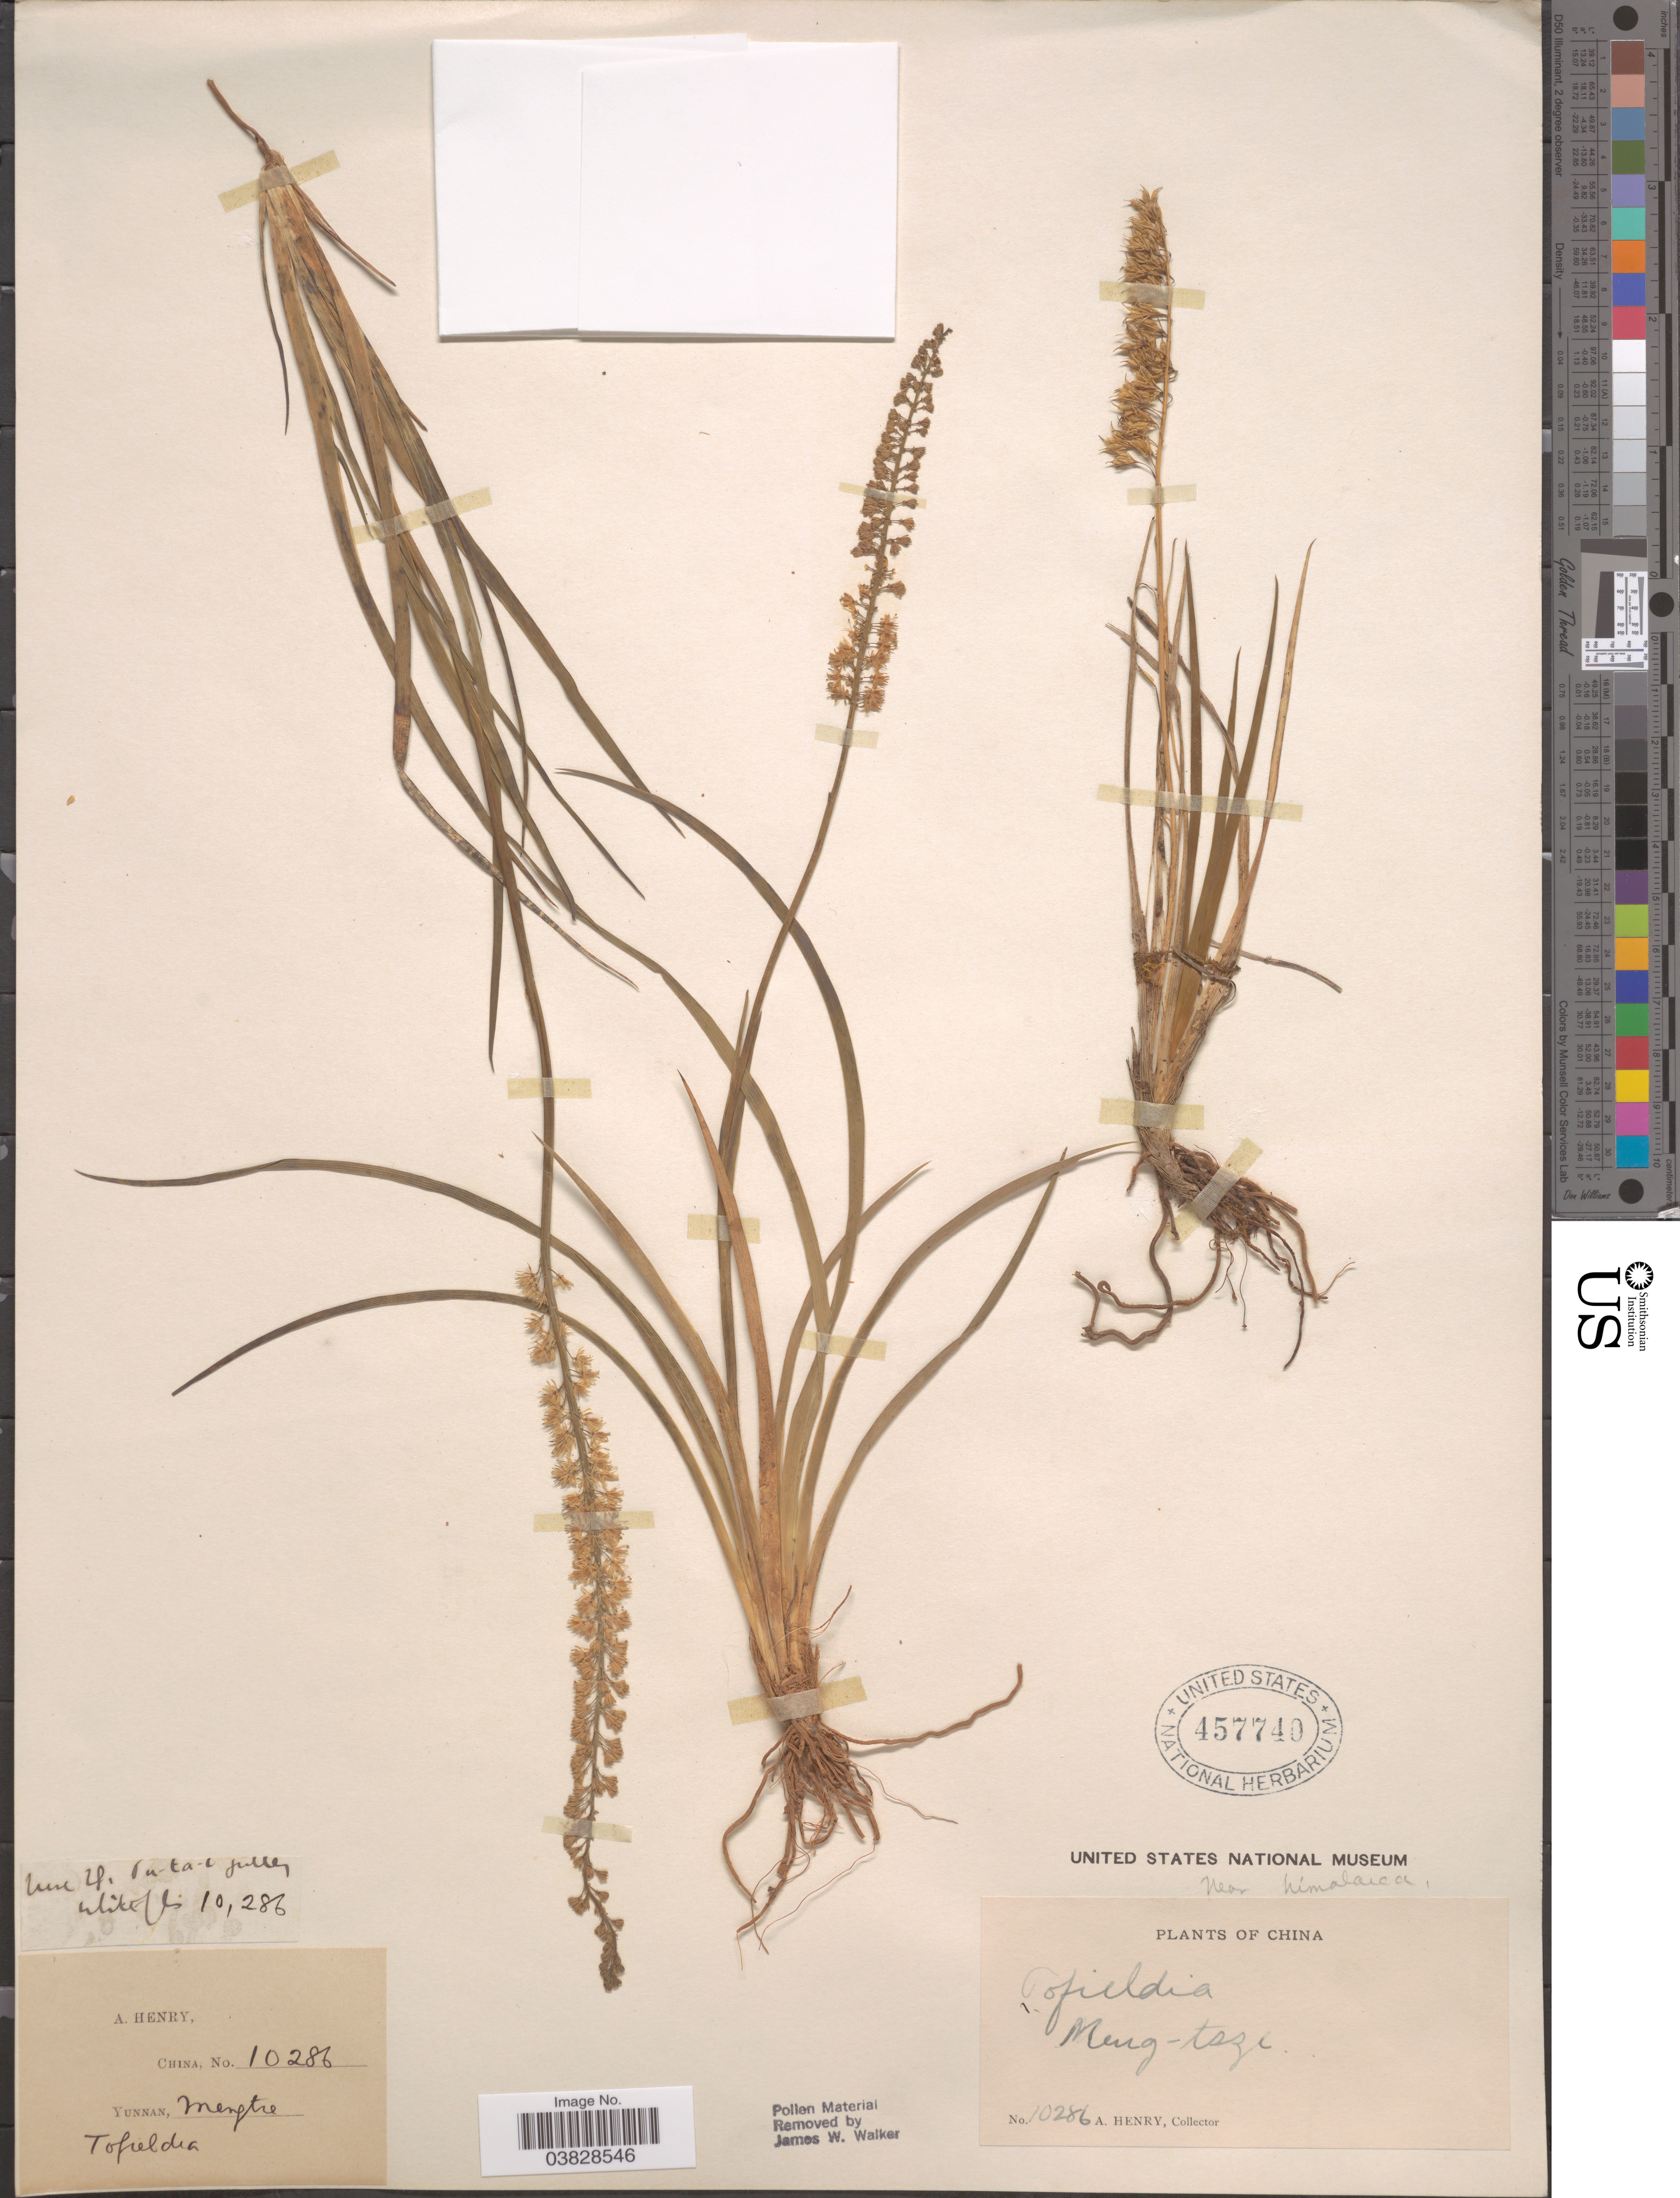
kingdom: Plantae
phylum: Tracheophyta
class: Liliopsida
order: Alismatales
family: Tofieldiaceae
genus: Tofieldia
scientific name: Tofieldia sp.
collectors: A. Henry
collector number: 10286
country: China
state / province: Yunnan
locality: Meng-tsze.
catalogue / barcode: US 457740